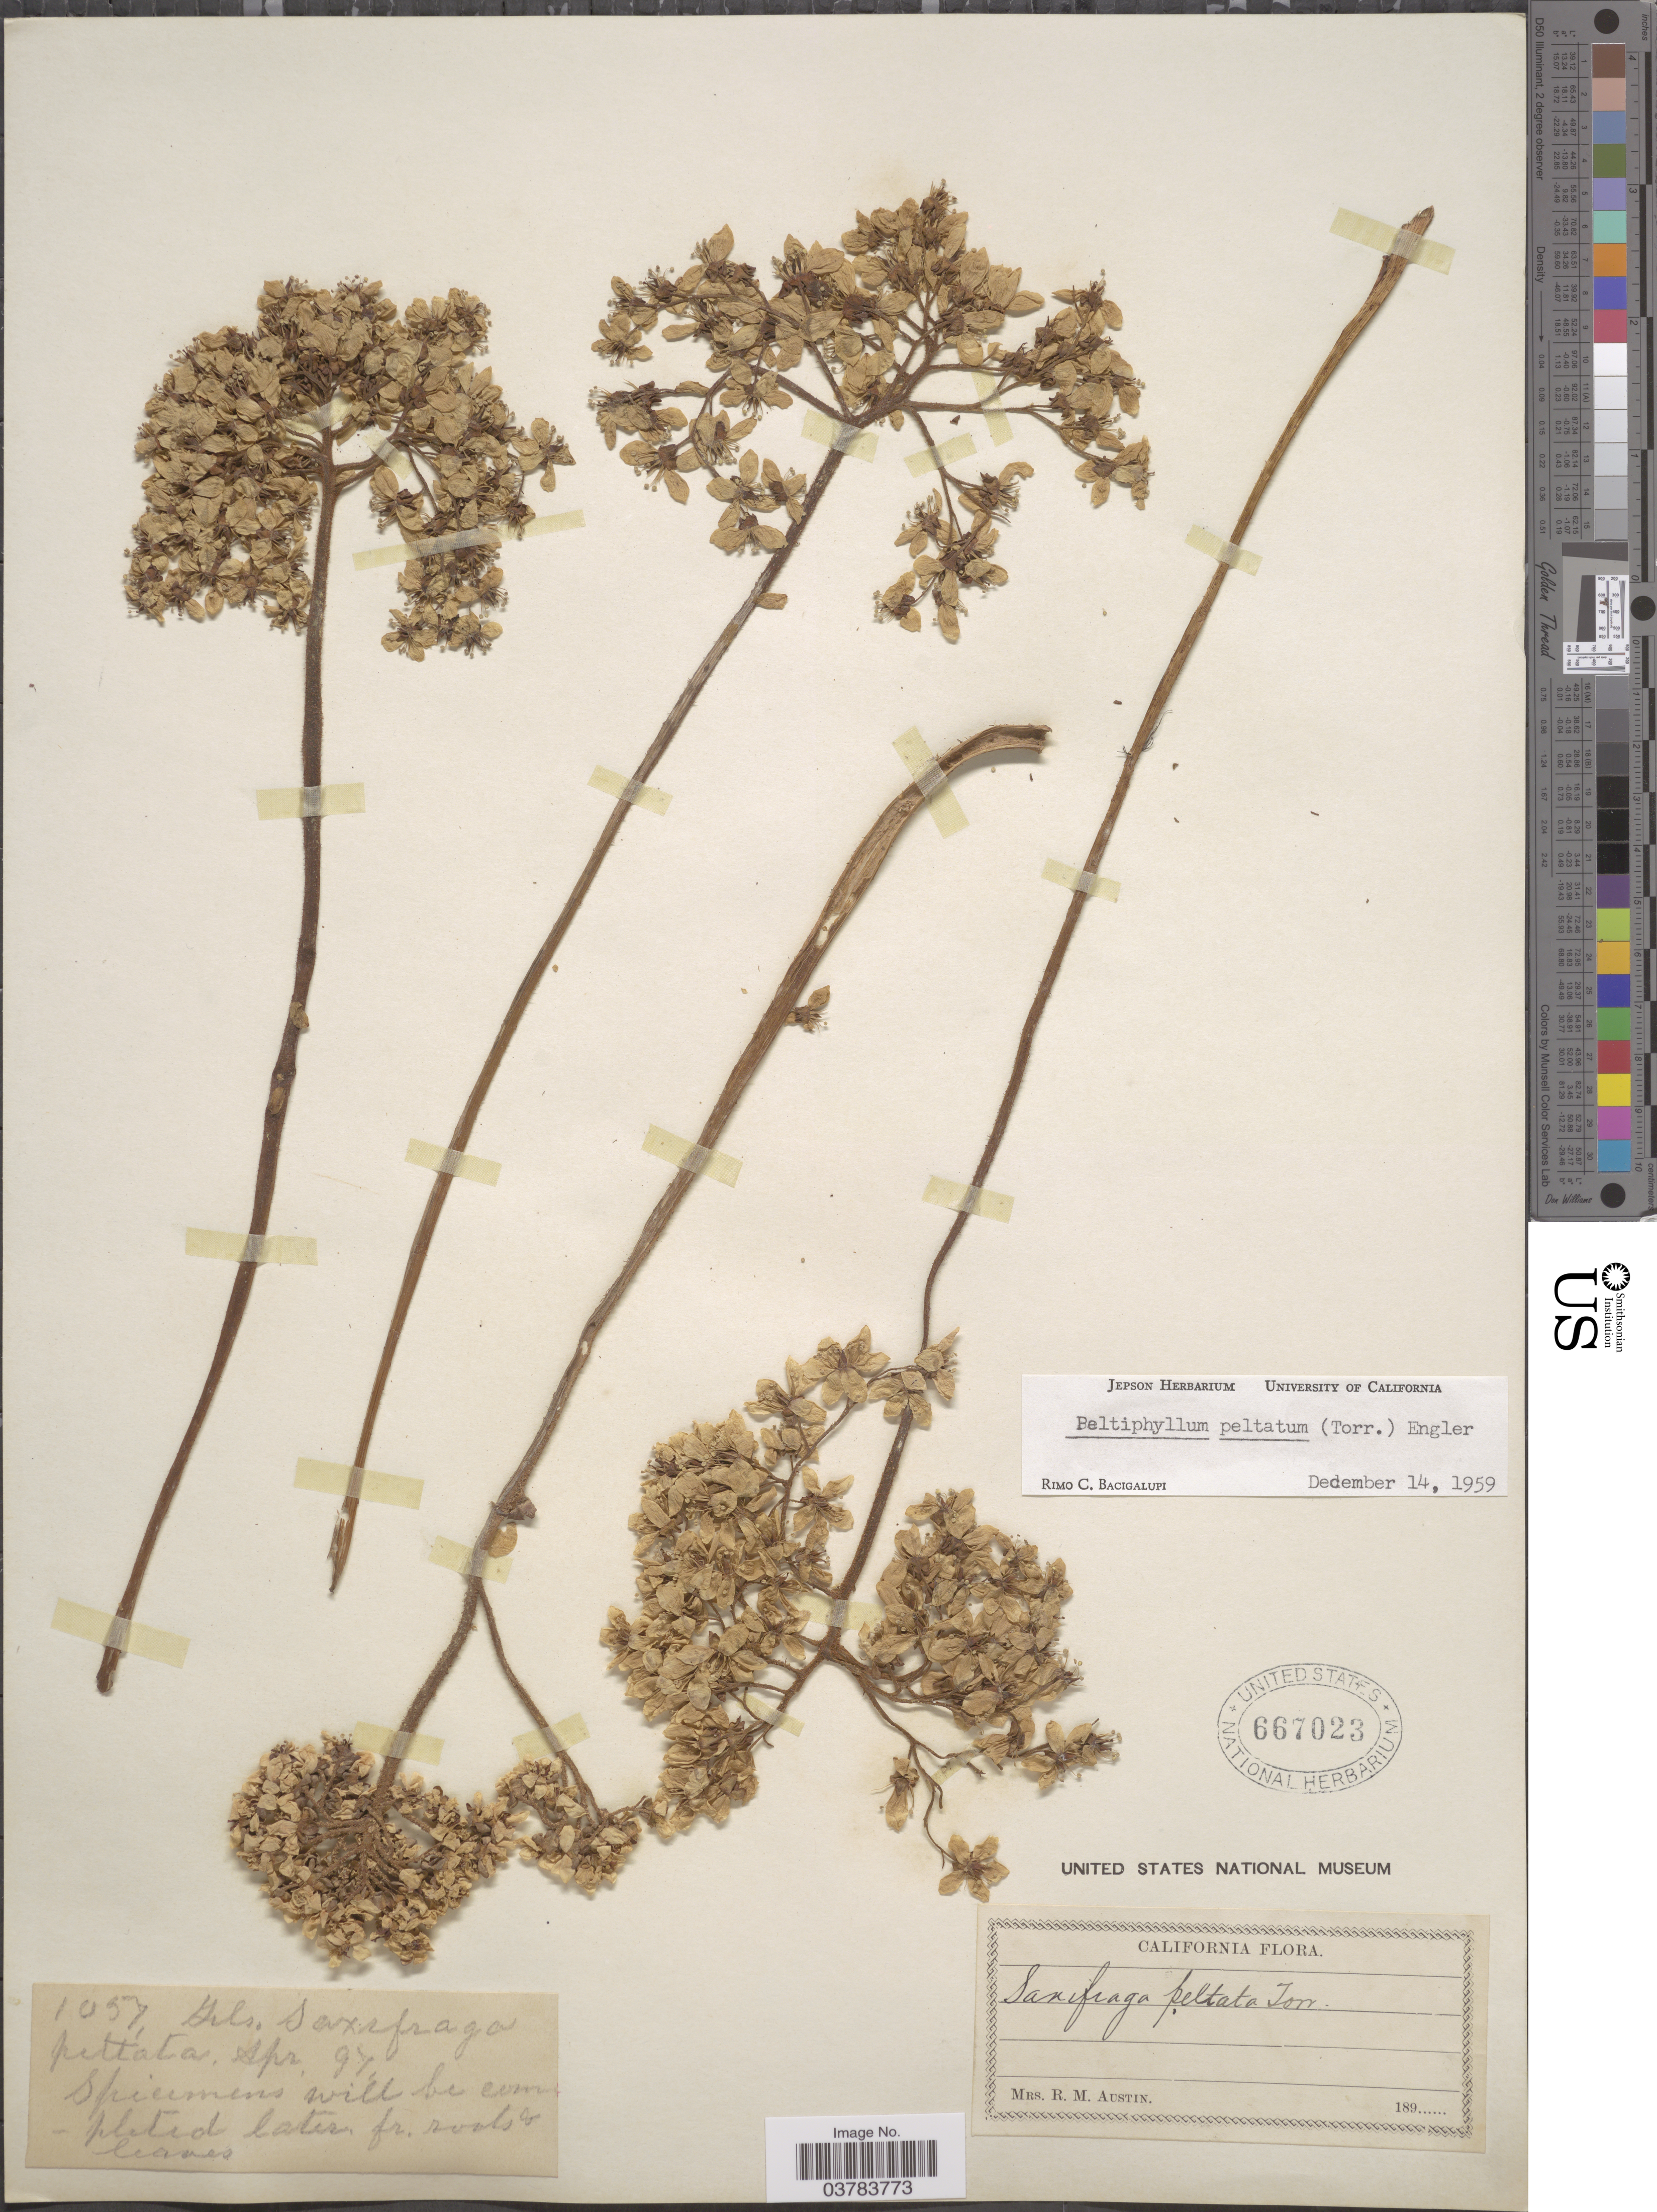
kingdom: Plantae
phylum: Tracheophyta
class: Magnoliopsida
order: Saxifragales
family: Saxifragaceae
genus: Darmera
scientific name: Darmera peltata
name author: (Torr. ex Benth.) Voss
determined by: Strong, Mark T., (BOT), Smithsonian Institution - National Museum of Natural History (UNITED STATES)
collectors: R. Austin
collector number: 1057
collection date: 1897-04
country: United States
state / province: California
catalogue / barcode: US 667023